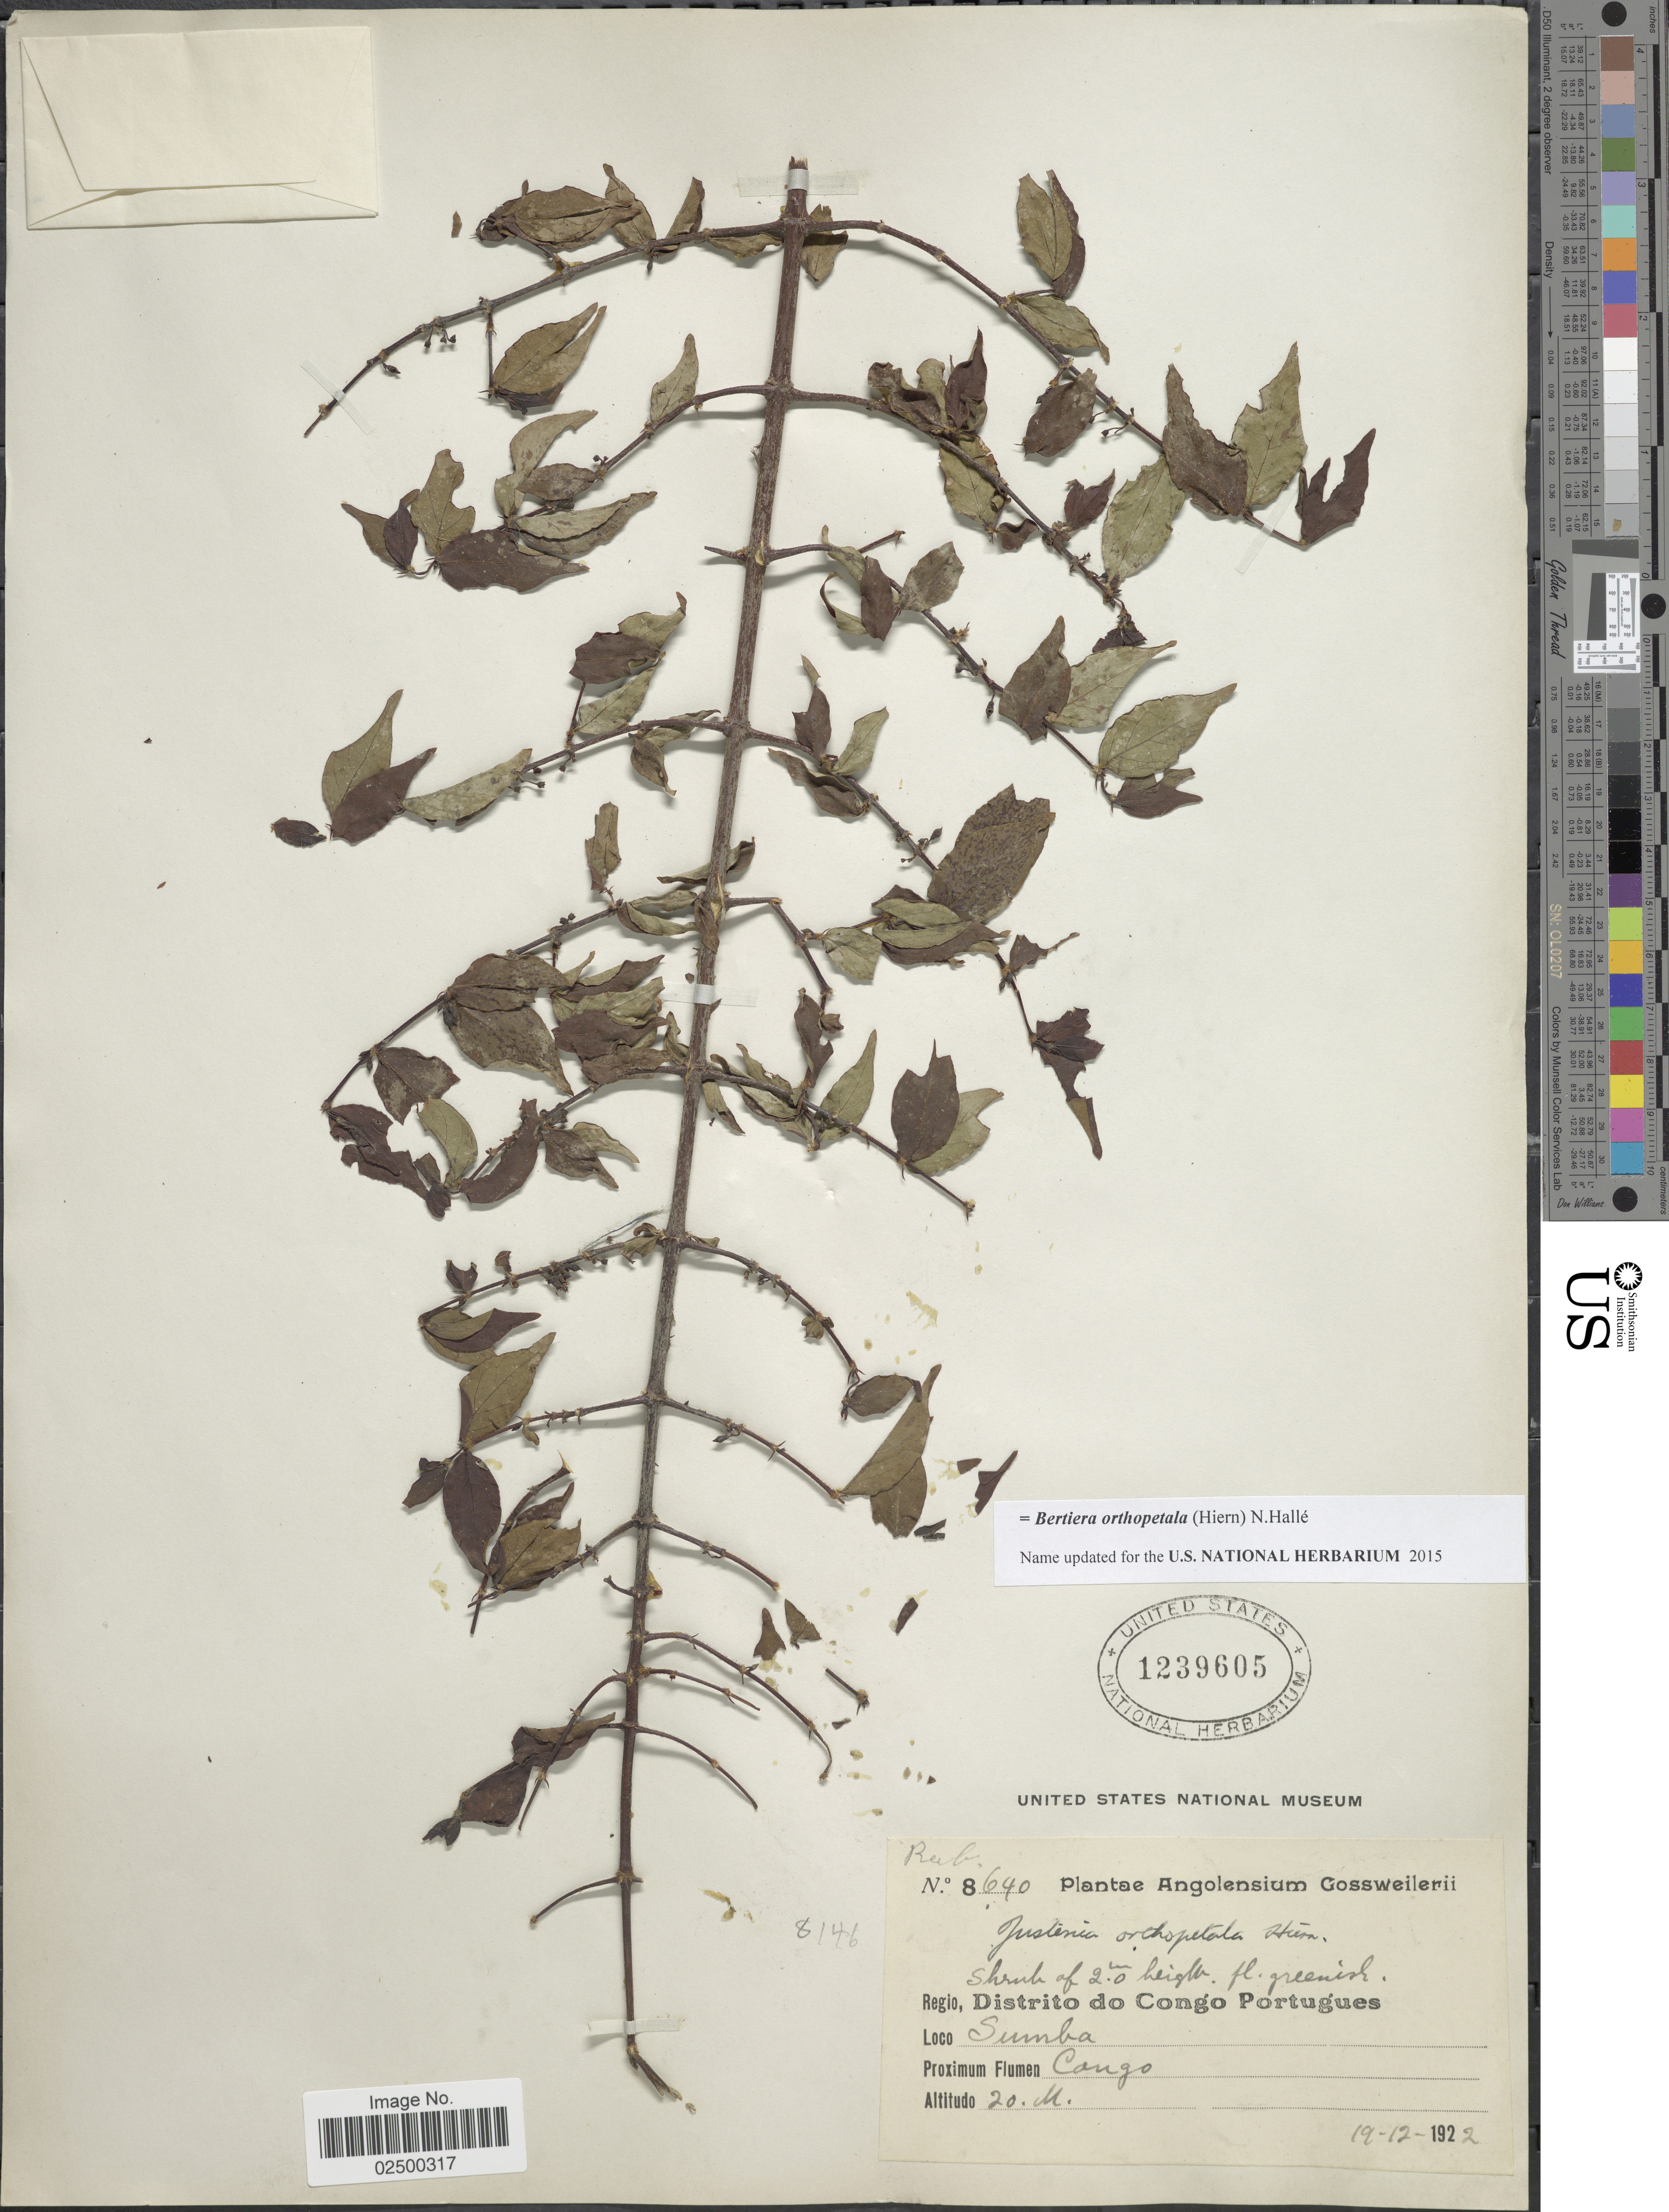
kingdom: Plantae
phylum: Tracheophyta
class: Magnoliopsida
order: Gentianales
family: Rubiaceae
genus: Bertiera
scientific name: Bertiera orthopetala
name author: (Hiern) N. Hallé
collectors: -. Gossweiler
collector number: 8640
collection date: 1922-12-19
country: Angola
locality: Distrito do Congo Portugues, Sumba, Prximum Flumen Congo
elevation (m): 20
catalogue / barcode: US 1239605